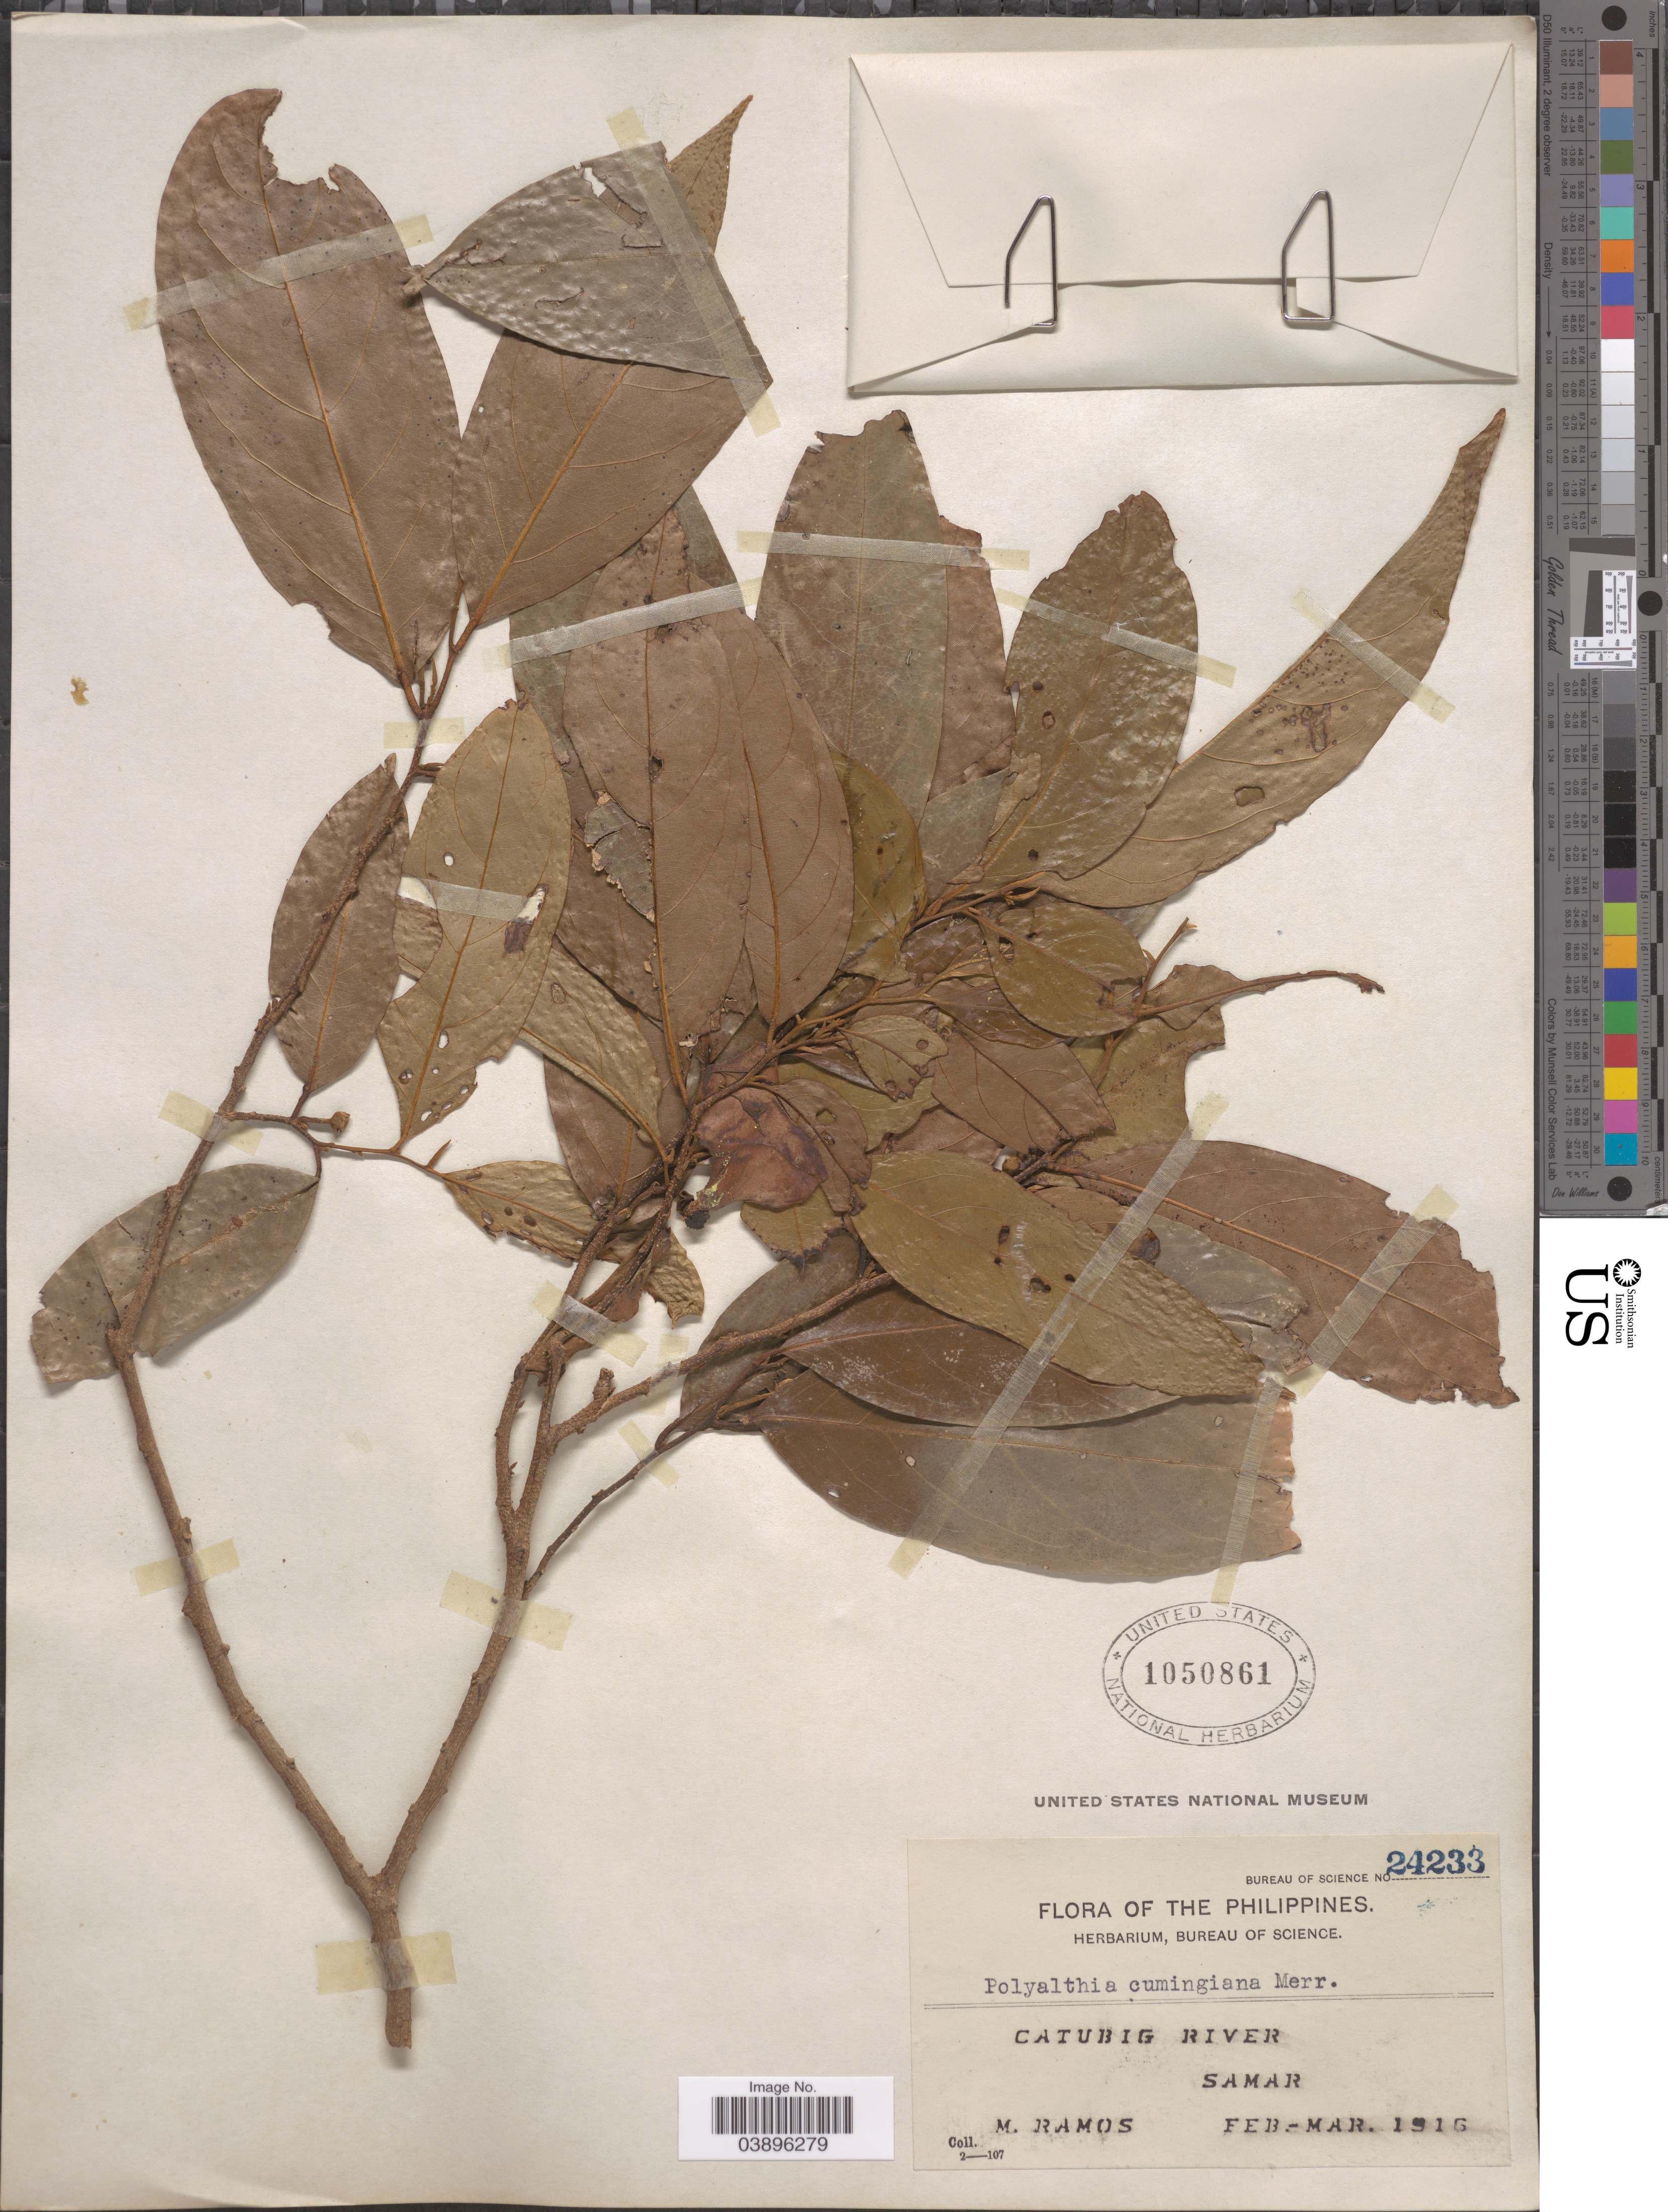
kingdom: Plantae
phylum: Tracheophyta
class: Magnoliopsida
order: Magnoliales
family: Annonaceae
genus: Polyalthia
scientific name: Polyalthia rumphii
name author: (Blume ex Hensch.) Merr.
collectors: M. Ramos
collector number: Bureau of Science 24233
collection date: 1916-02/1916-03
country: Philippines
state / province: Eastern Visayas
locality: Catubig River. Samar.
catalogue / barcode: US 1050861